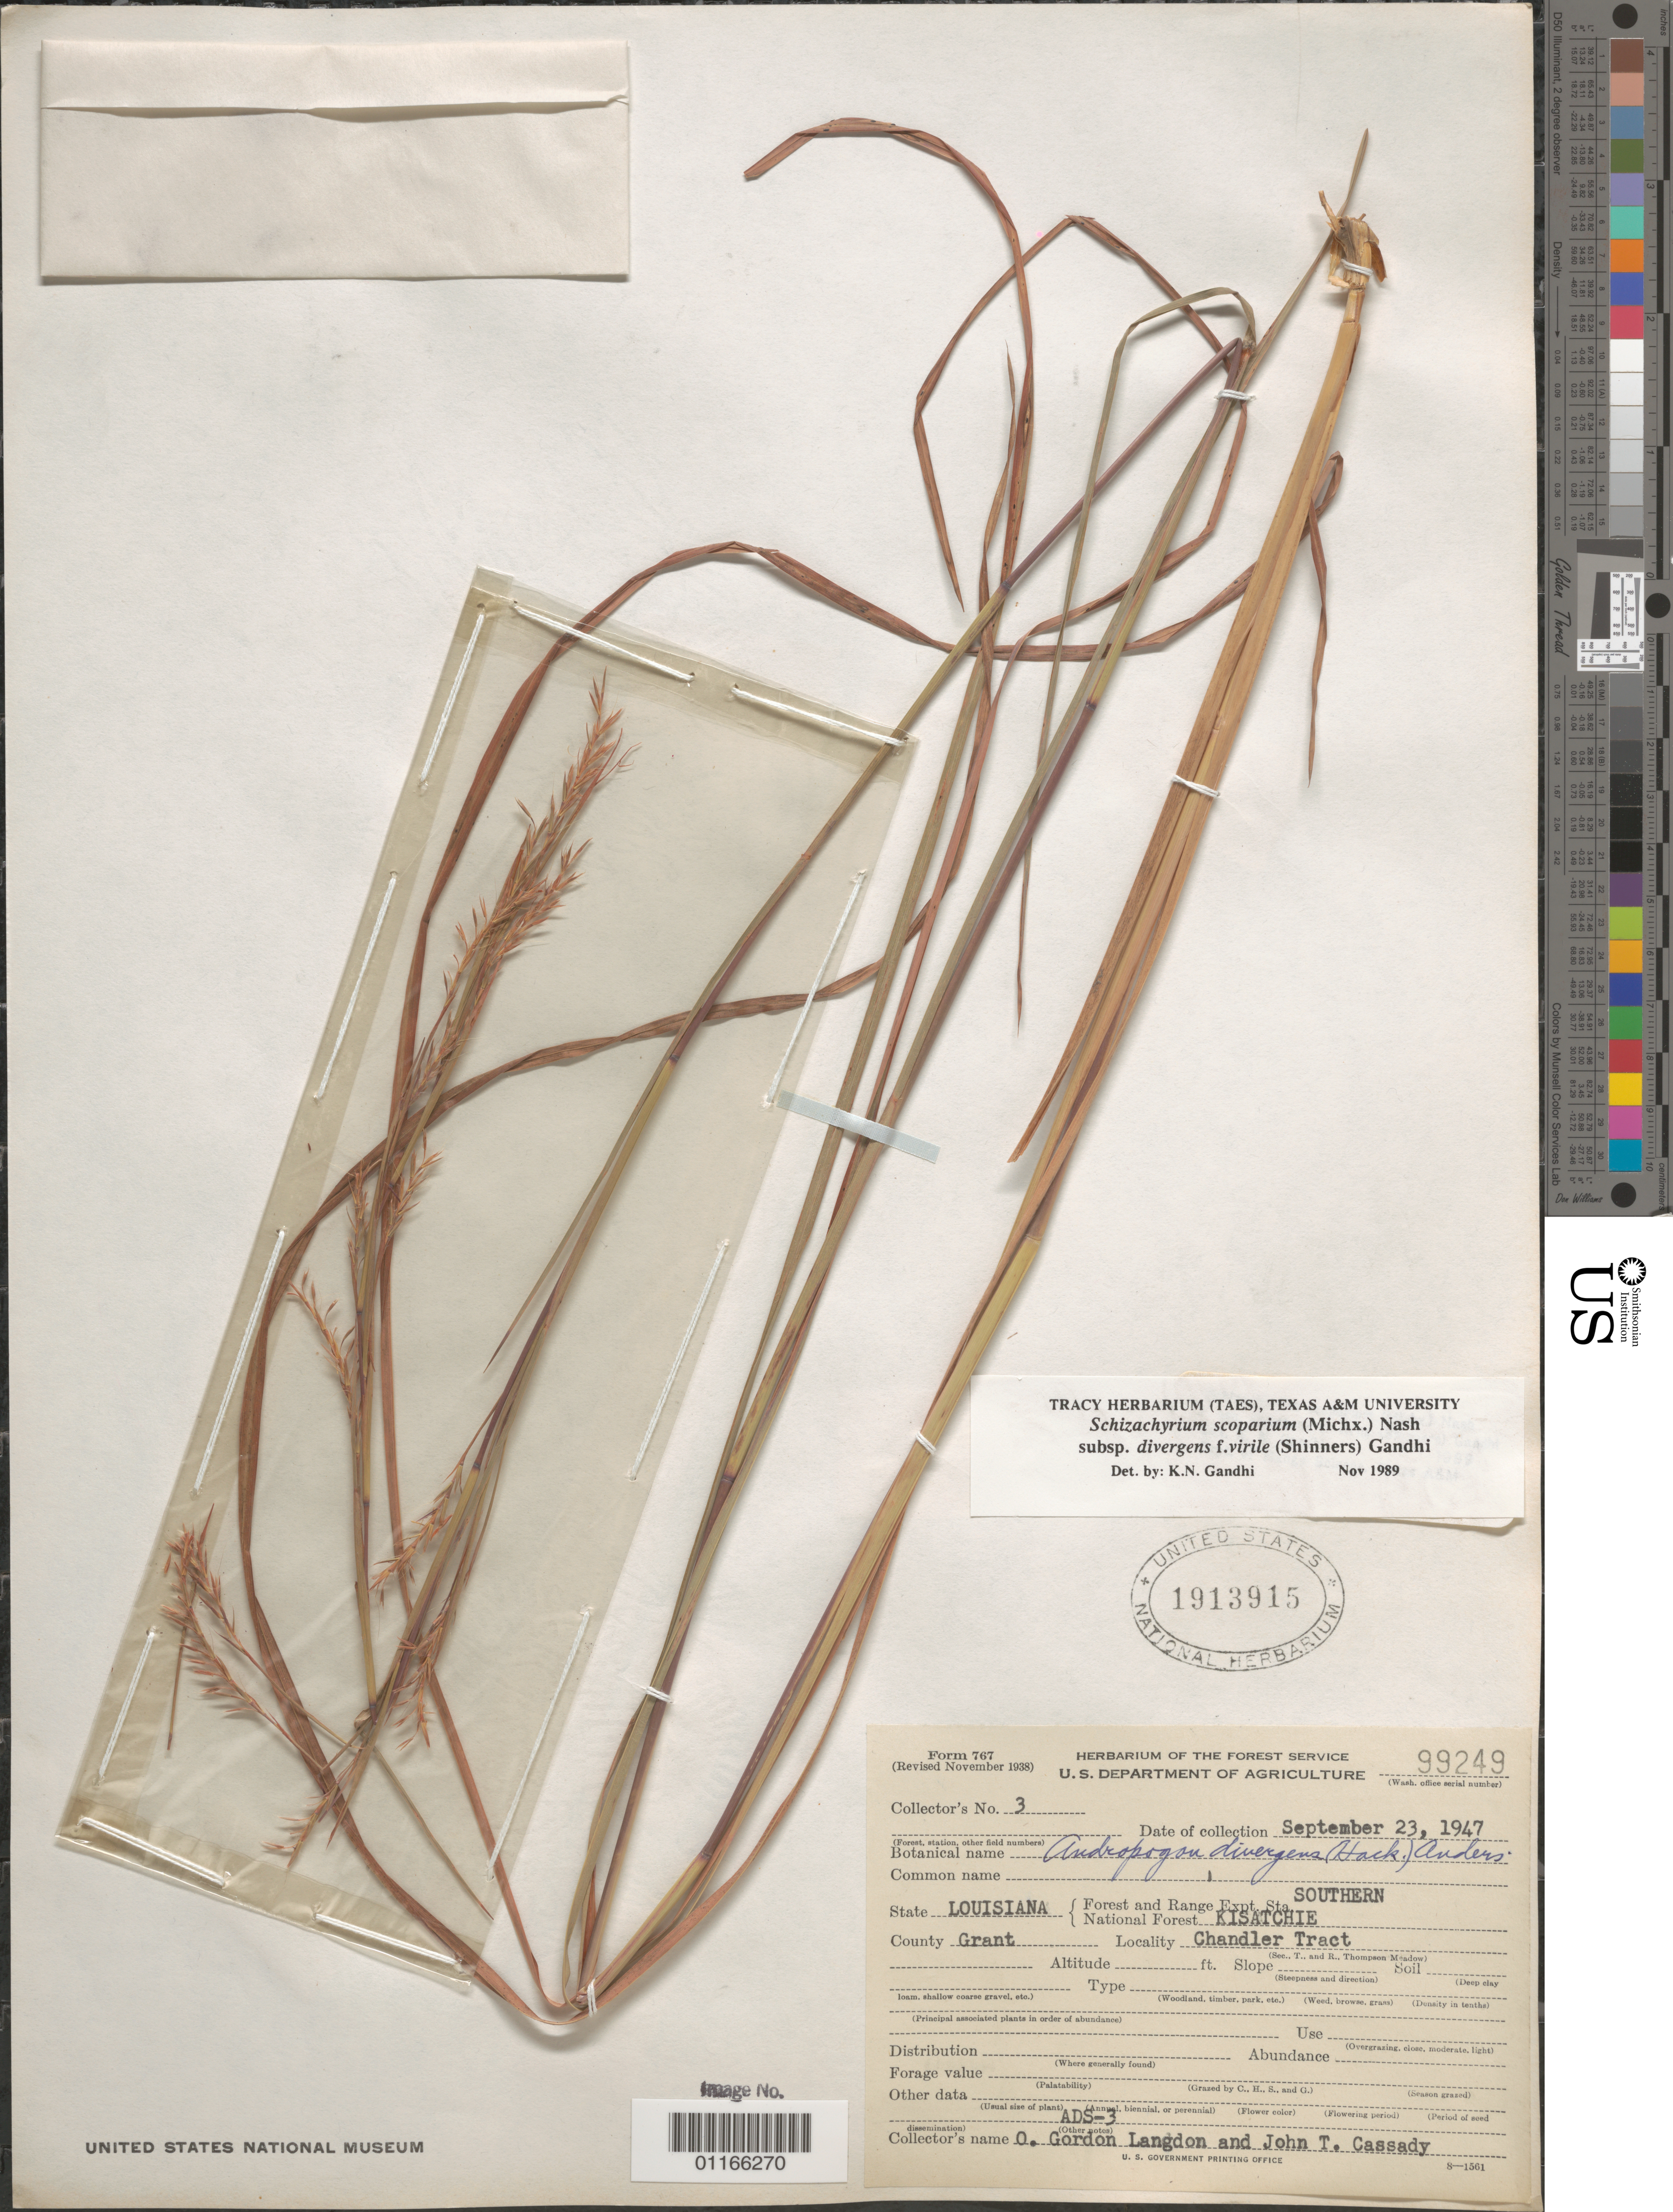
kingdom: Plantae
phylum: Tracheophyta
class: Liliopsida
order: Poales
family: Poaceae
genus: Andropogon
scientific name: Andropogon divergens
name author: (Hack.) Andersson ex Hitchc.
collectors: O. Langdon & J. Cassady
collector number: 3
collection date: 1947-09-23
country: United States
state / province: Louisiana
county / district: Grant Parish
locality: Kisatchie National Forest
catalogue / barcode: US 1913915